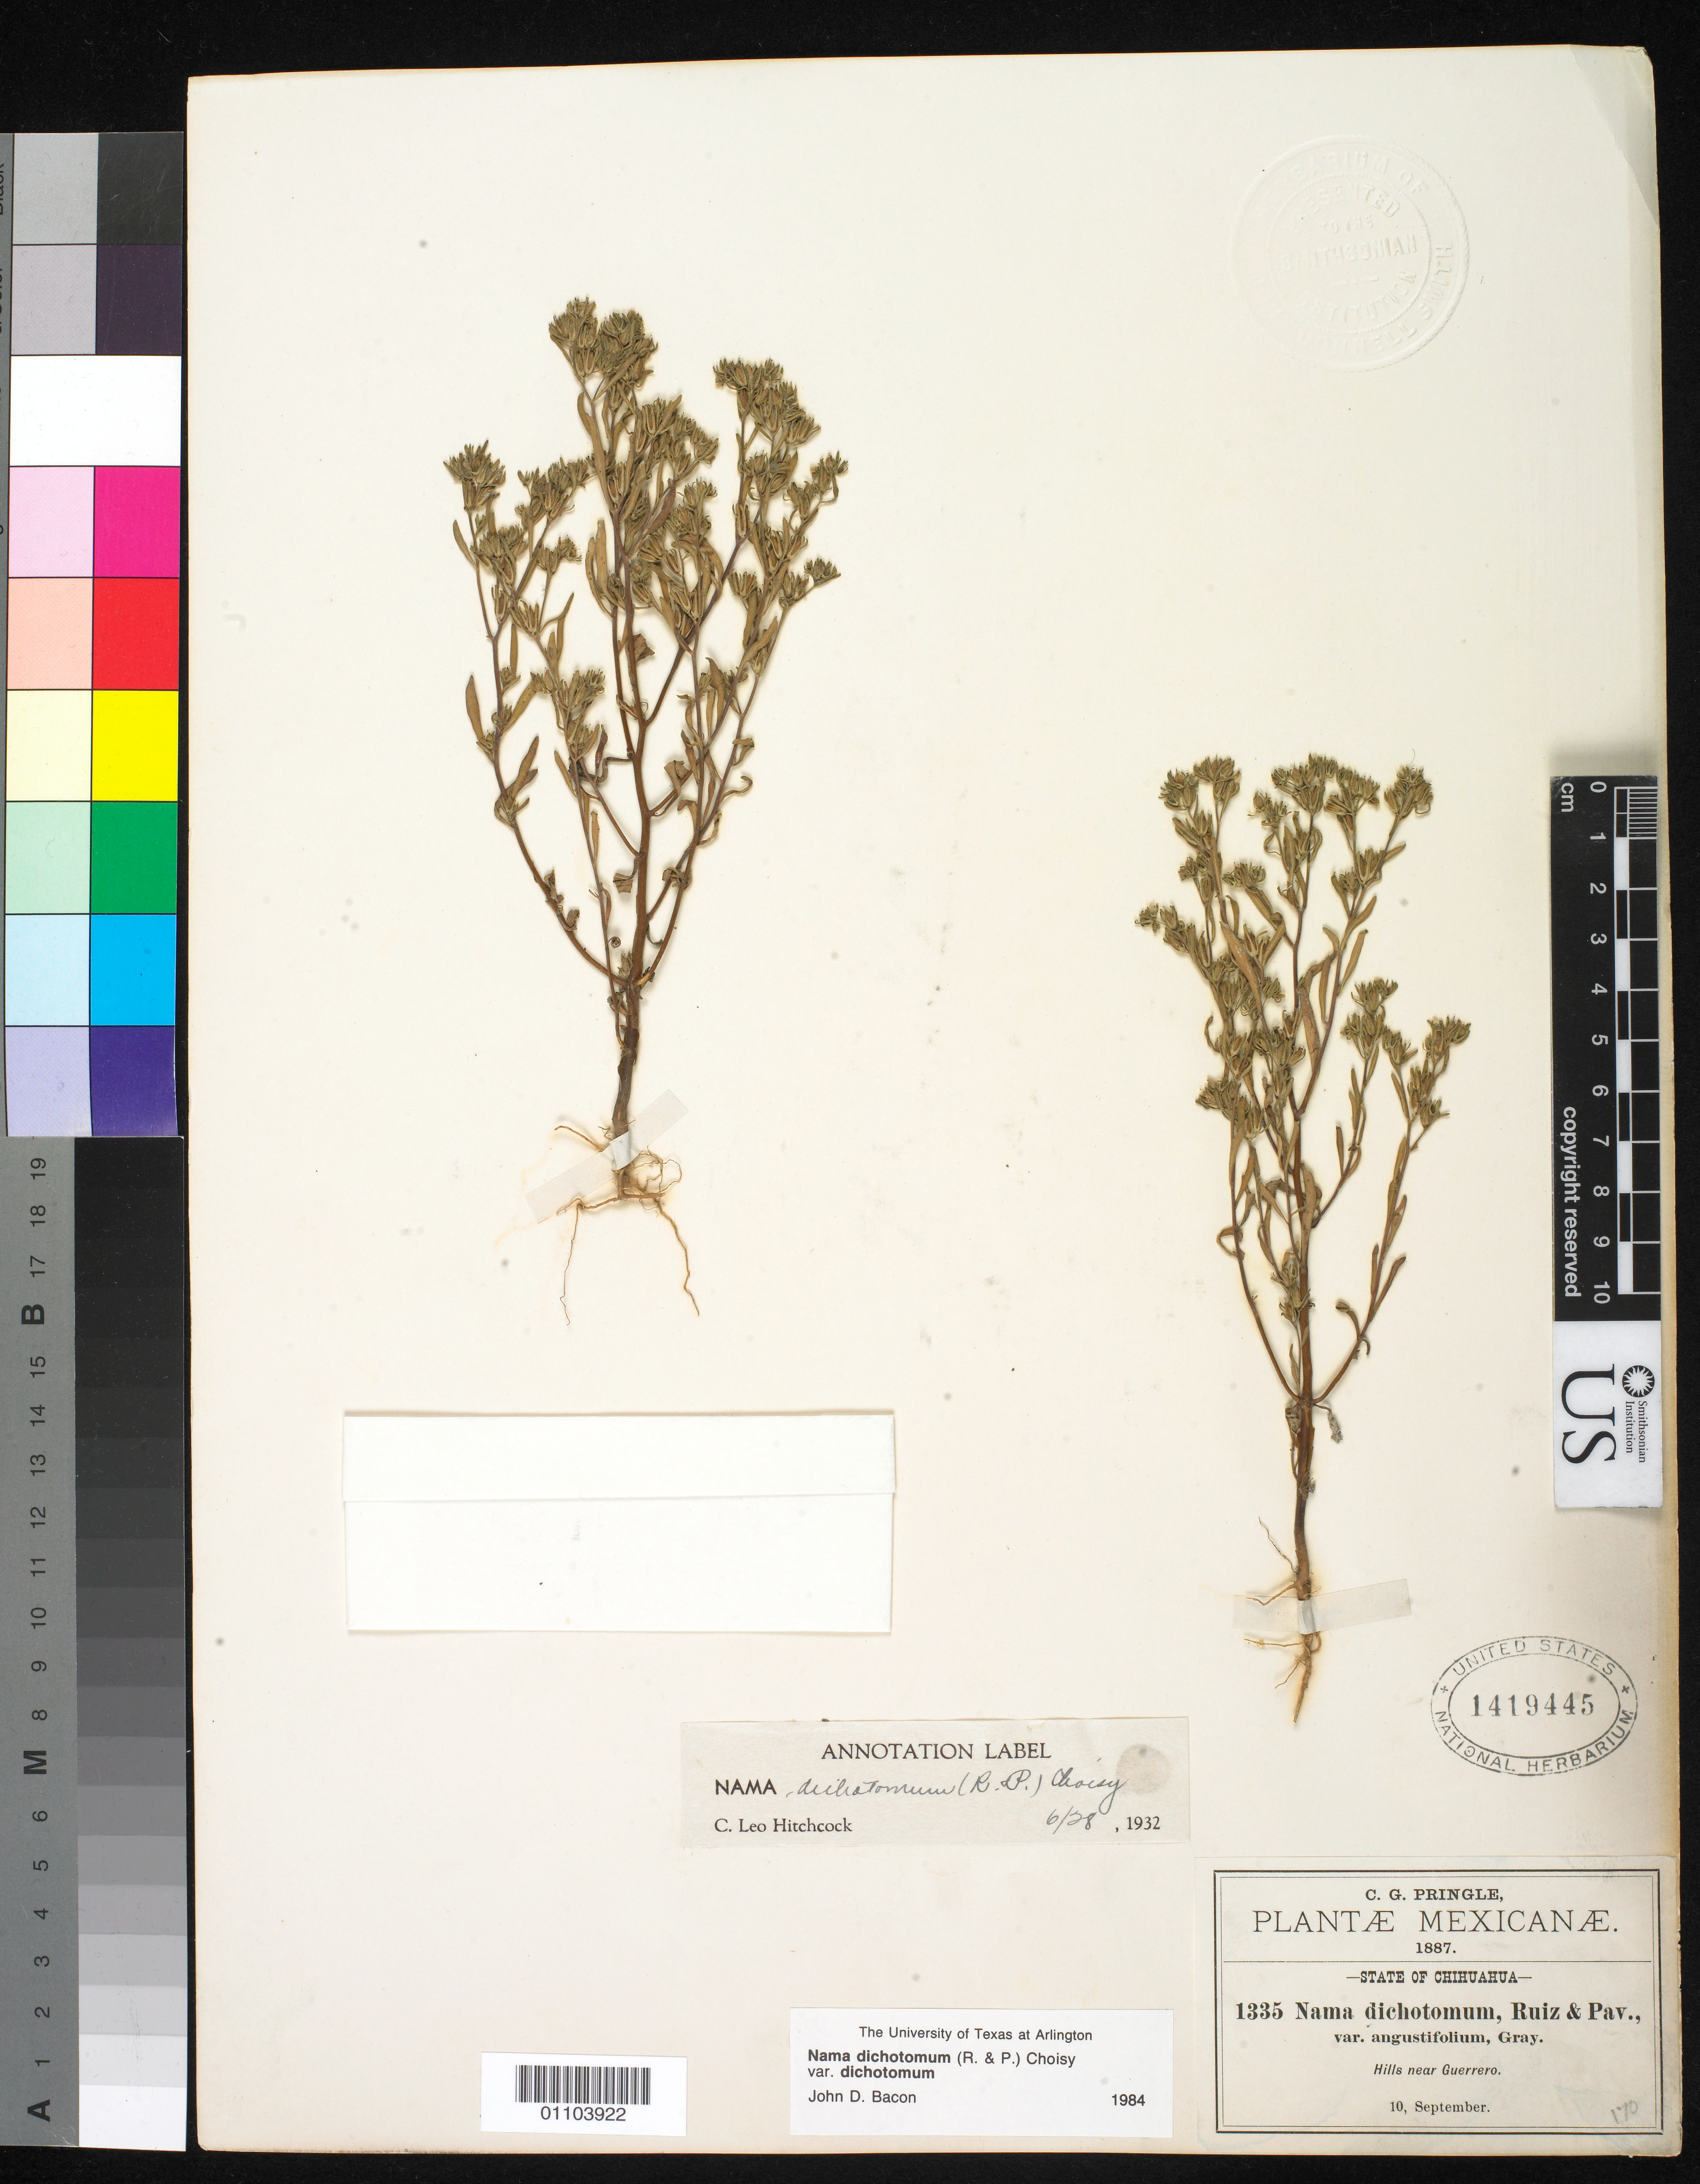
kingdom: Plantae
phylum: Tracheophyta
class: Magnoliopsida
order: Boraginales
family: Namaceae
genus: Nama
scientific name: Nama dichotoma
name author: (Ruiz & Pav.) Choisy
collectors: C. G. Pringle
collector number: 1335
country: Mexico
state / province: Chihuahua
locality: Hills near Guerrero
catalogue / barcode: US 1419445